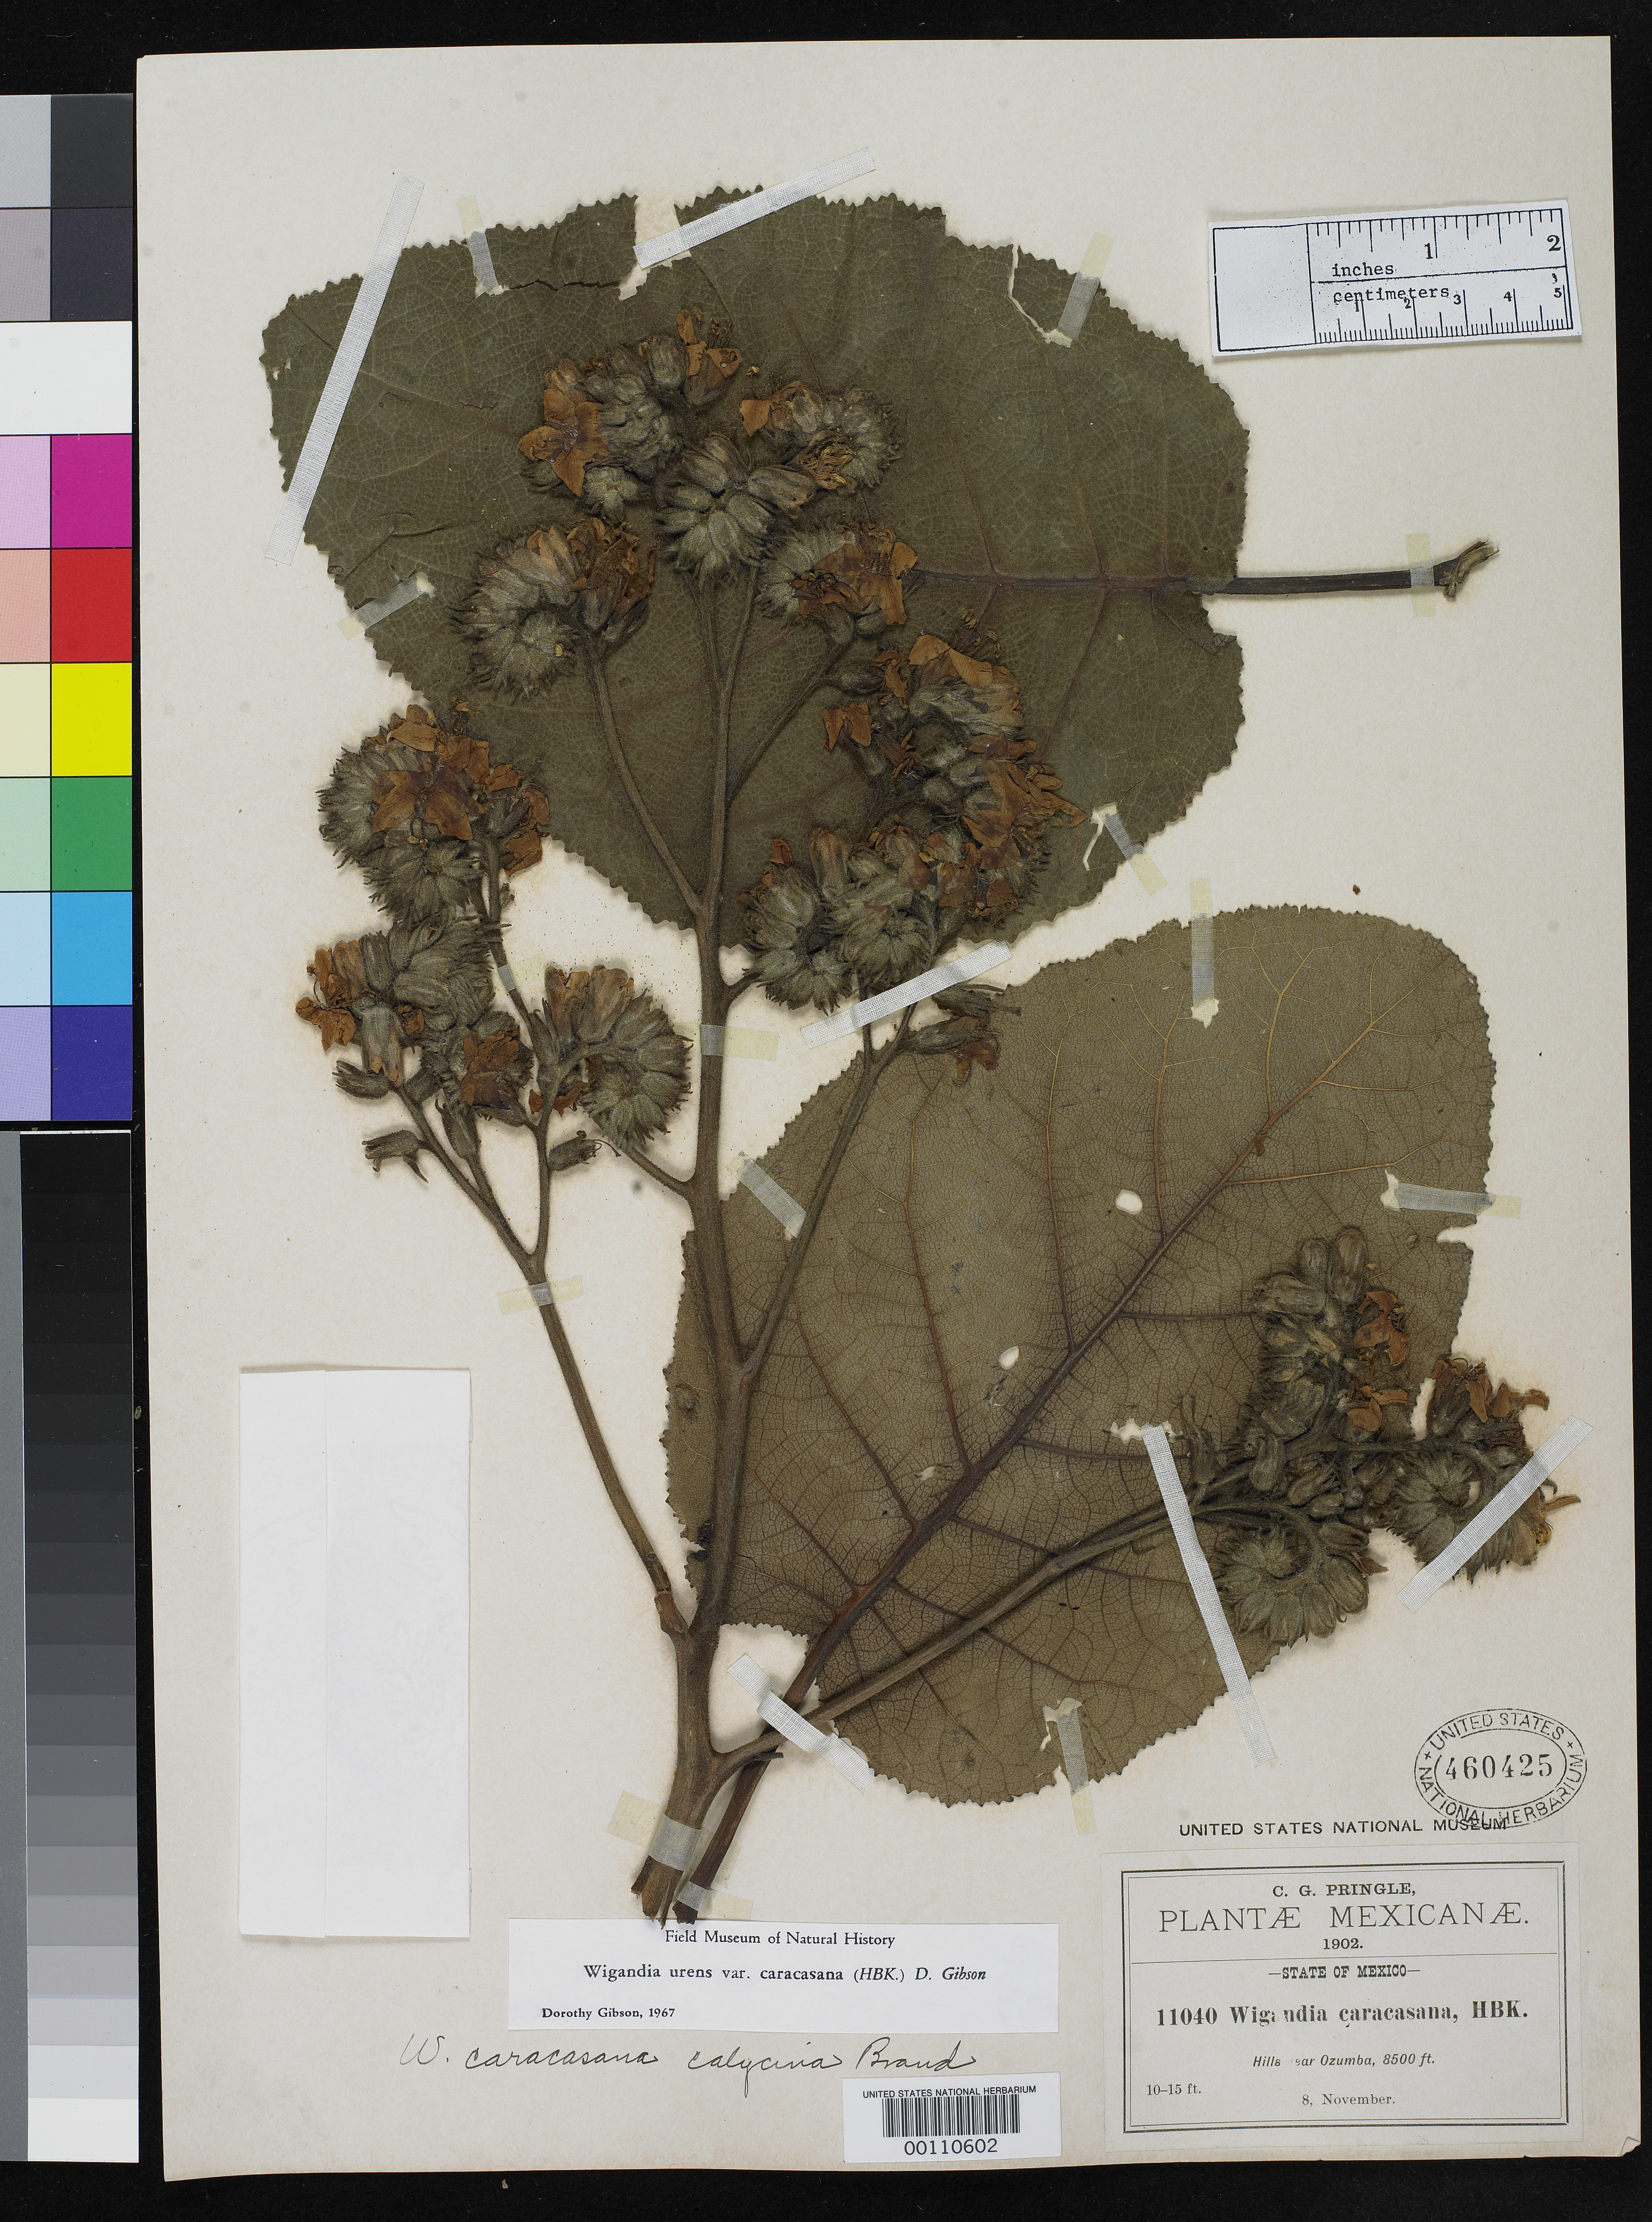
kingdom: Plantae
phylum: Tracheophyta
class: Magnoliopsida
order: Boraginales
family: Namaceae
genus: Wigandia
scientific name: Wigandia caracasana var. calycina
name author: Brand in Engl.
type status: Isotype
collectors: C. G. Pringle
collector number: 11040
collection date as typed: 08 Nov 1902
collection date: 1902-11-08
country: Mexico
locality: Hills near Ozumba.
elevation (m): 2800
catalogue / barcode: US 460425